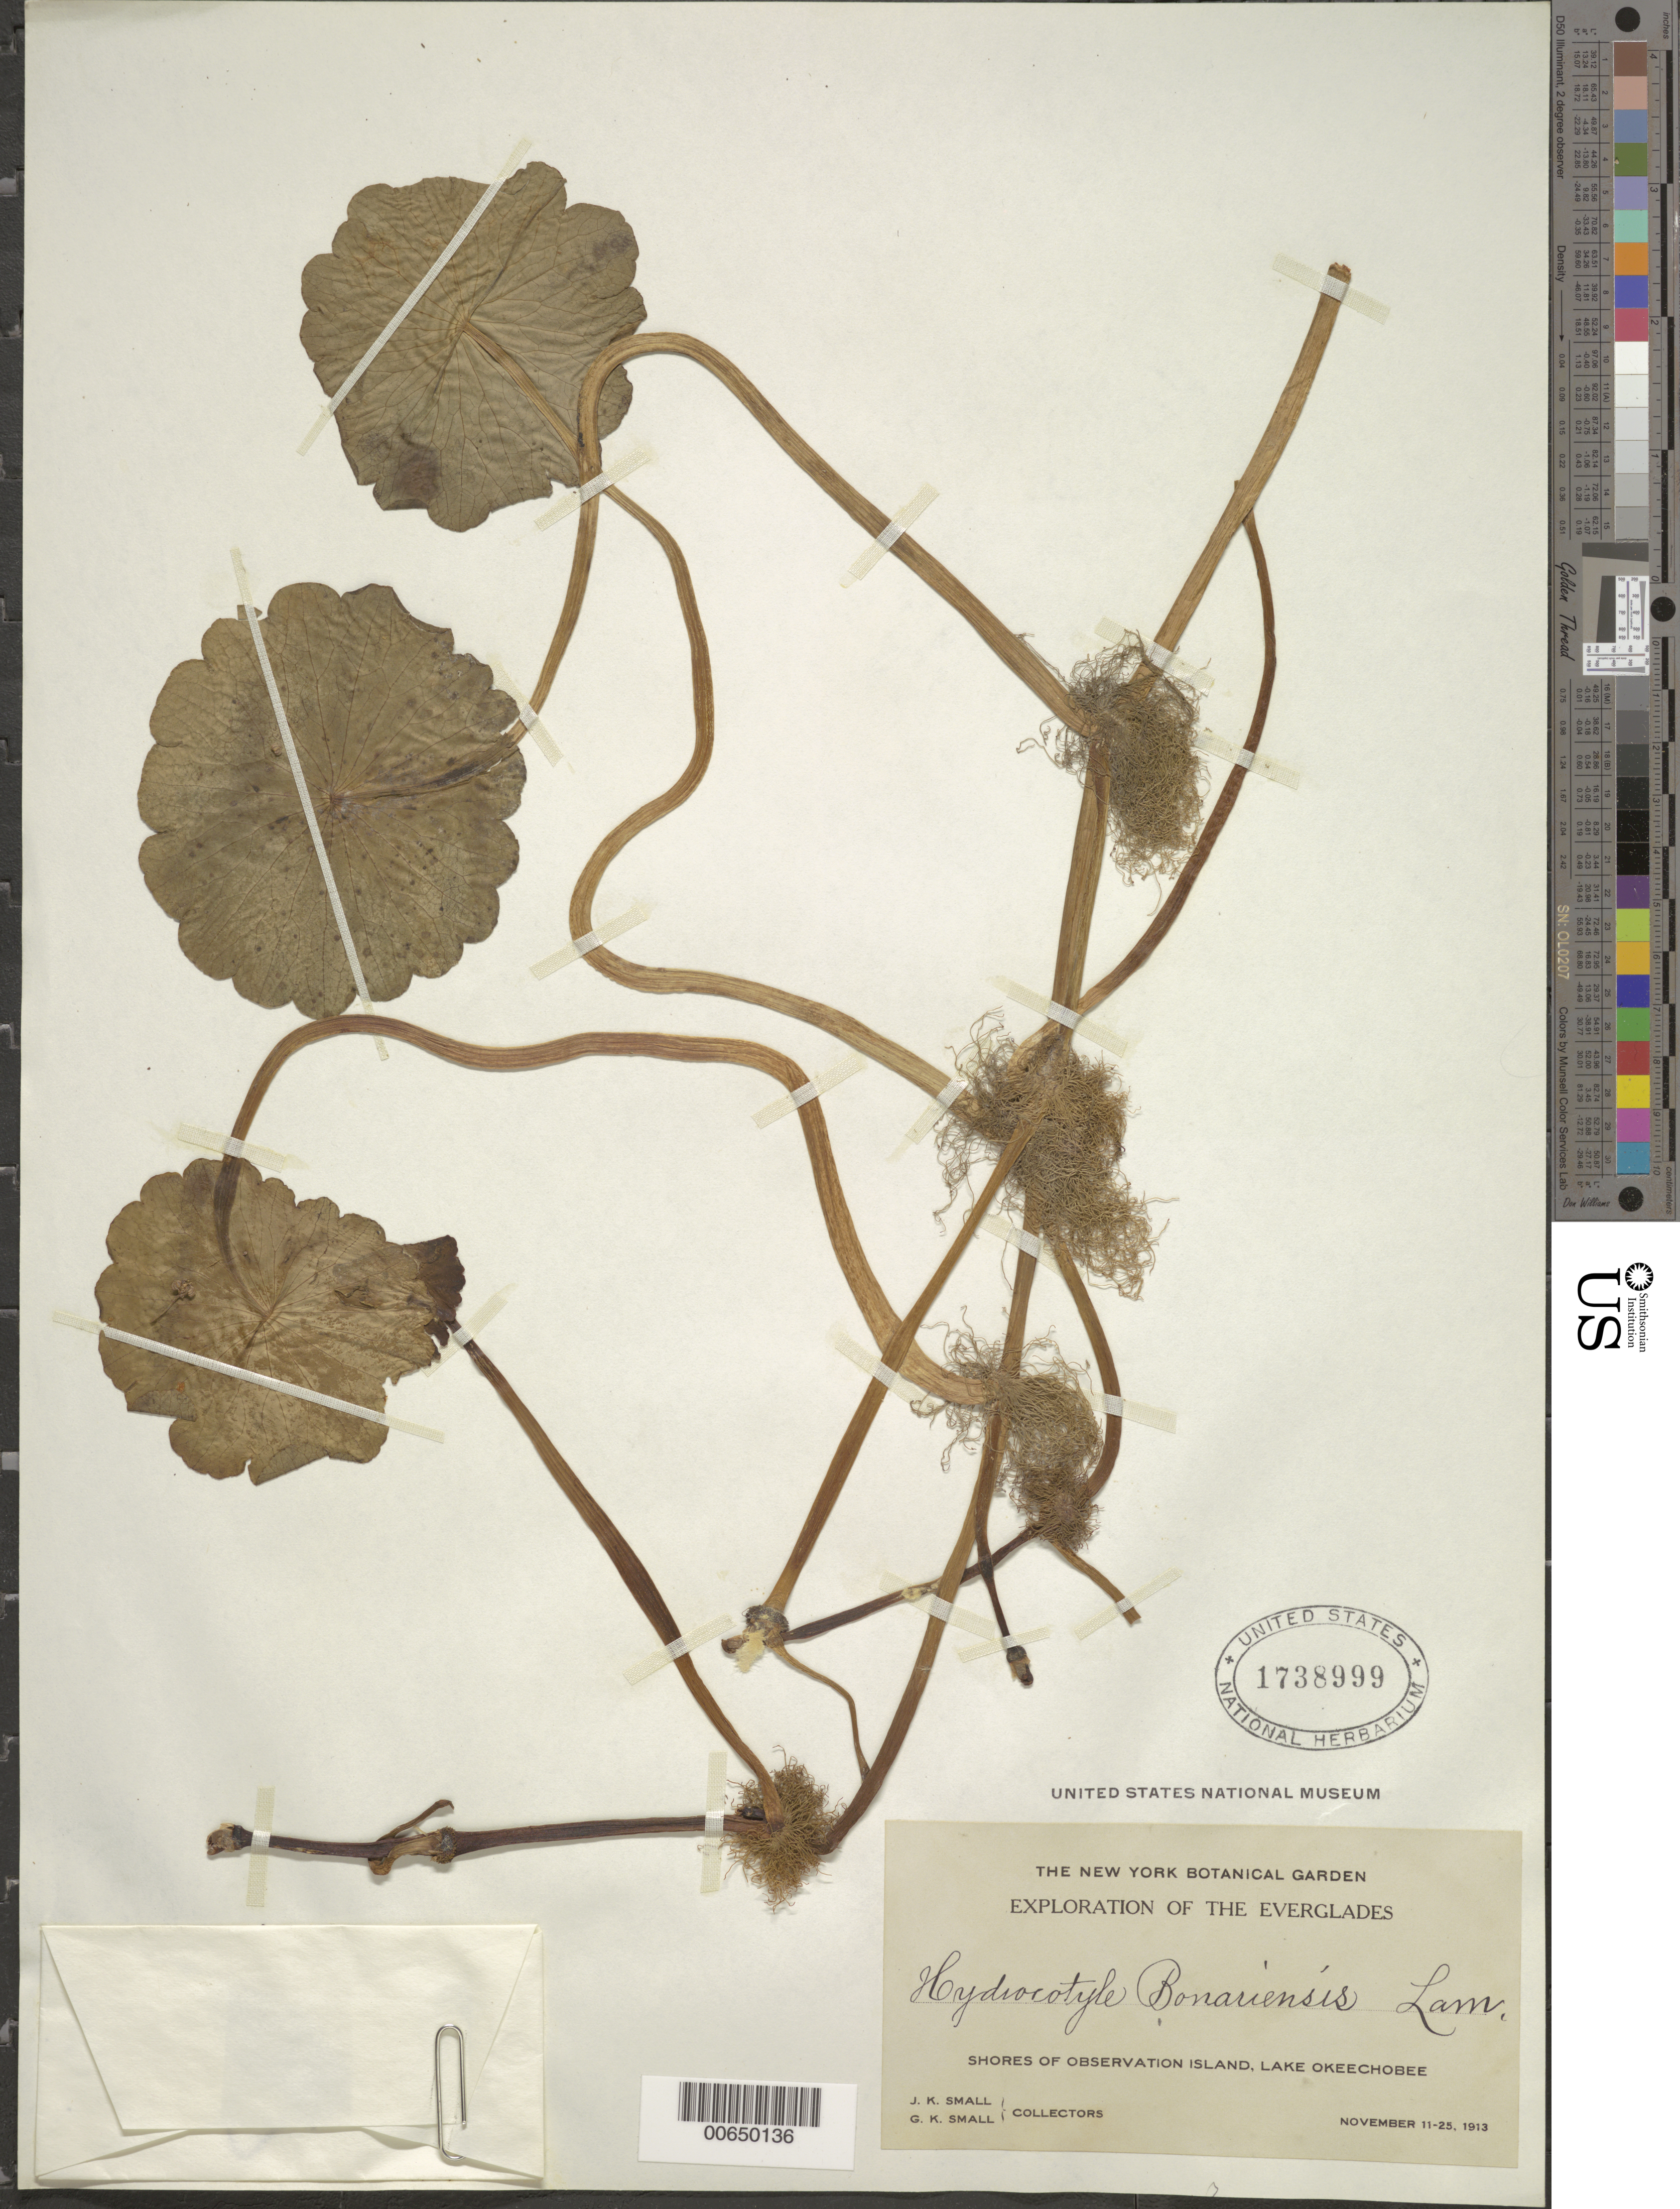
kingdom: Plantae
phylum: Tracheophyta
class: Magnoliopsida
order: Apiales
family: Araliaceae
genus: Hydrocotyle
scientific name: Hydrocotyle bonariensis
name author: Lam.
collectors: J. K. Small & G. K. Small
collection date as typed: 11 Nov 1913 to 25 Nov 1913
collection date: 1913-11-11/1913-11-25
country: United States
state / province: Florida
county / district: Glades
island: Observation Island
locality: Shores of island, Lake Okeechobee.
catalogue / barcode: US 1738999